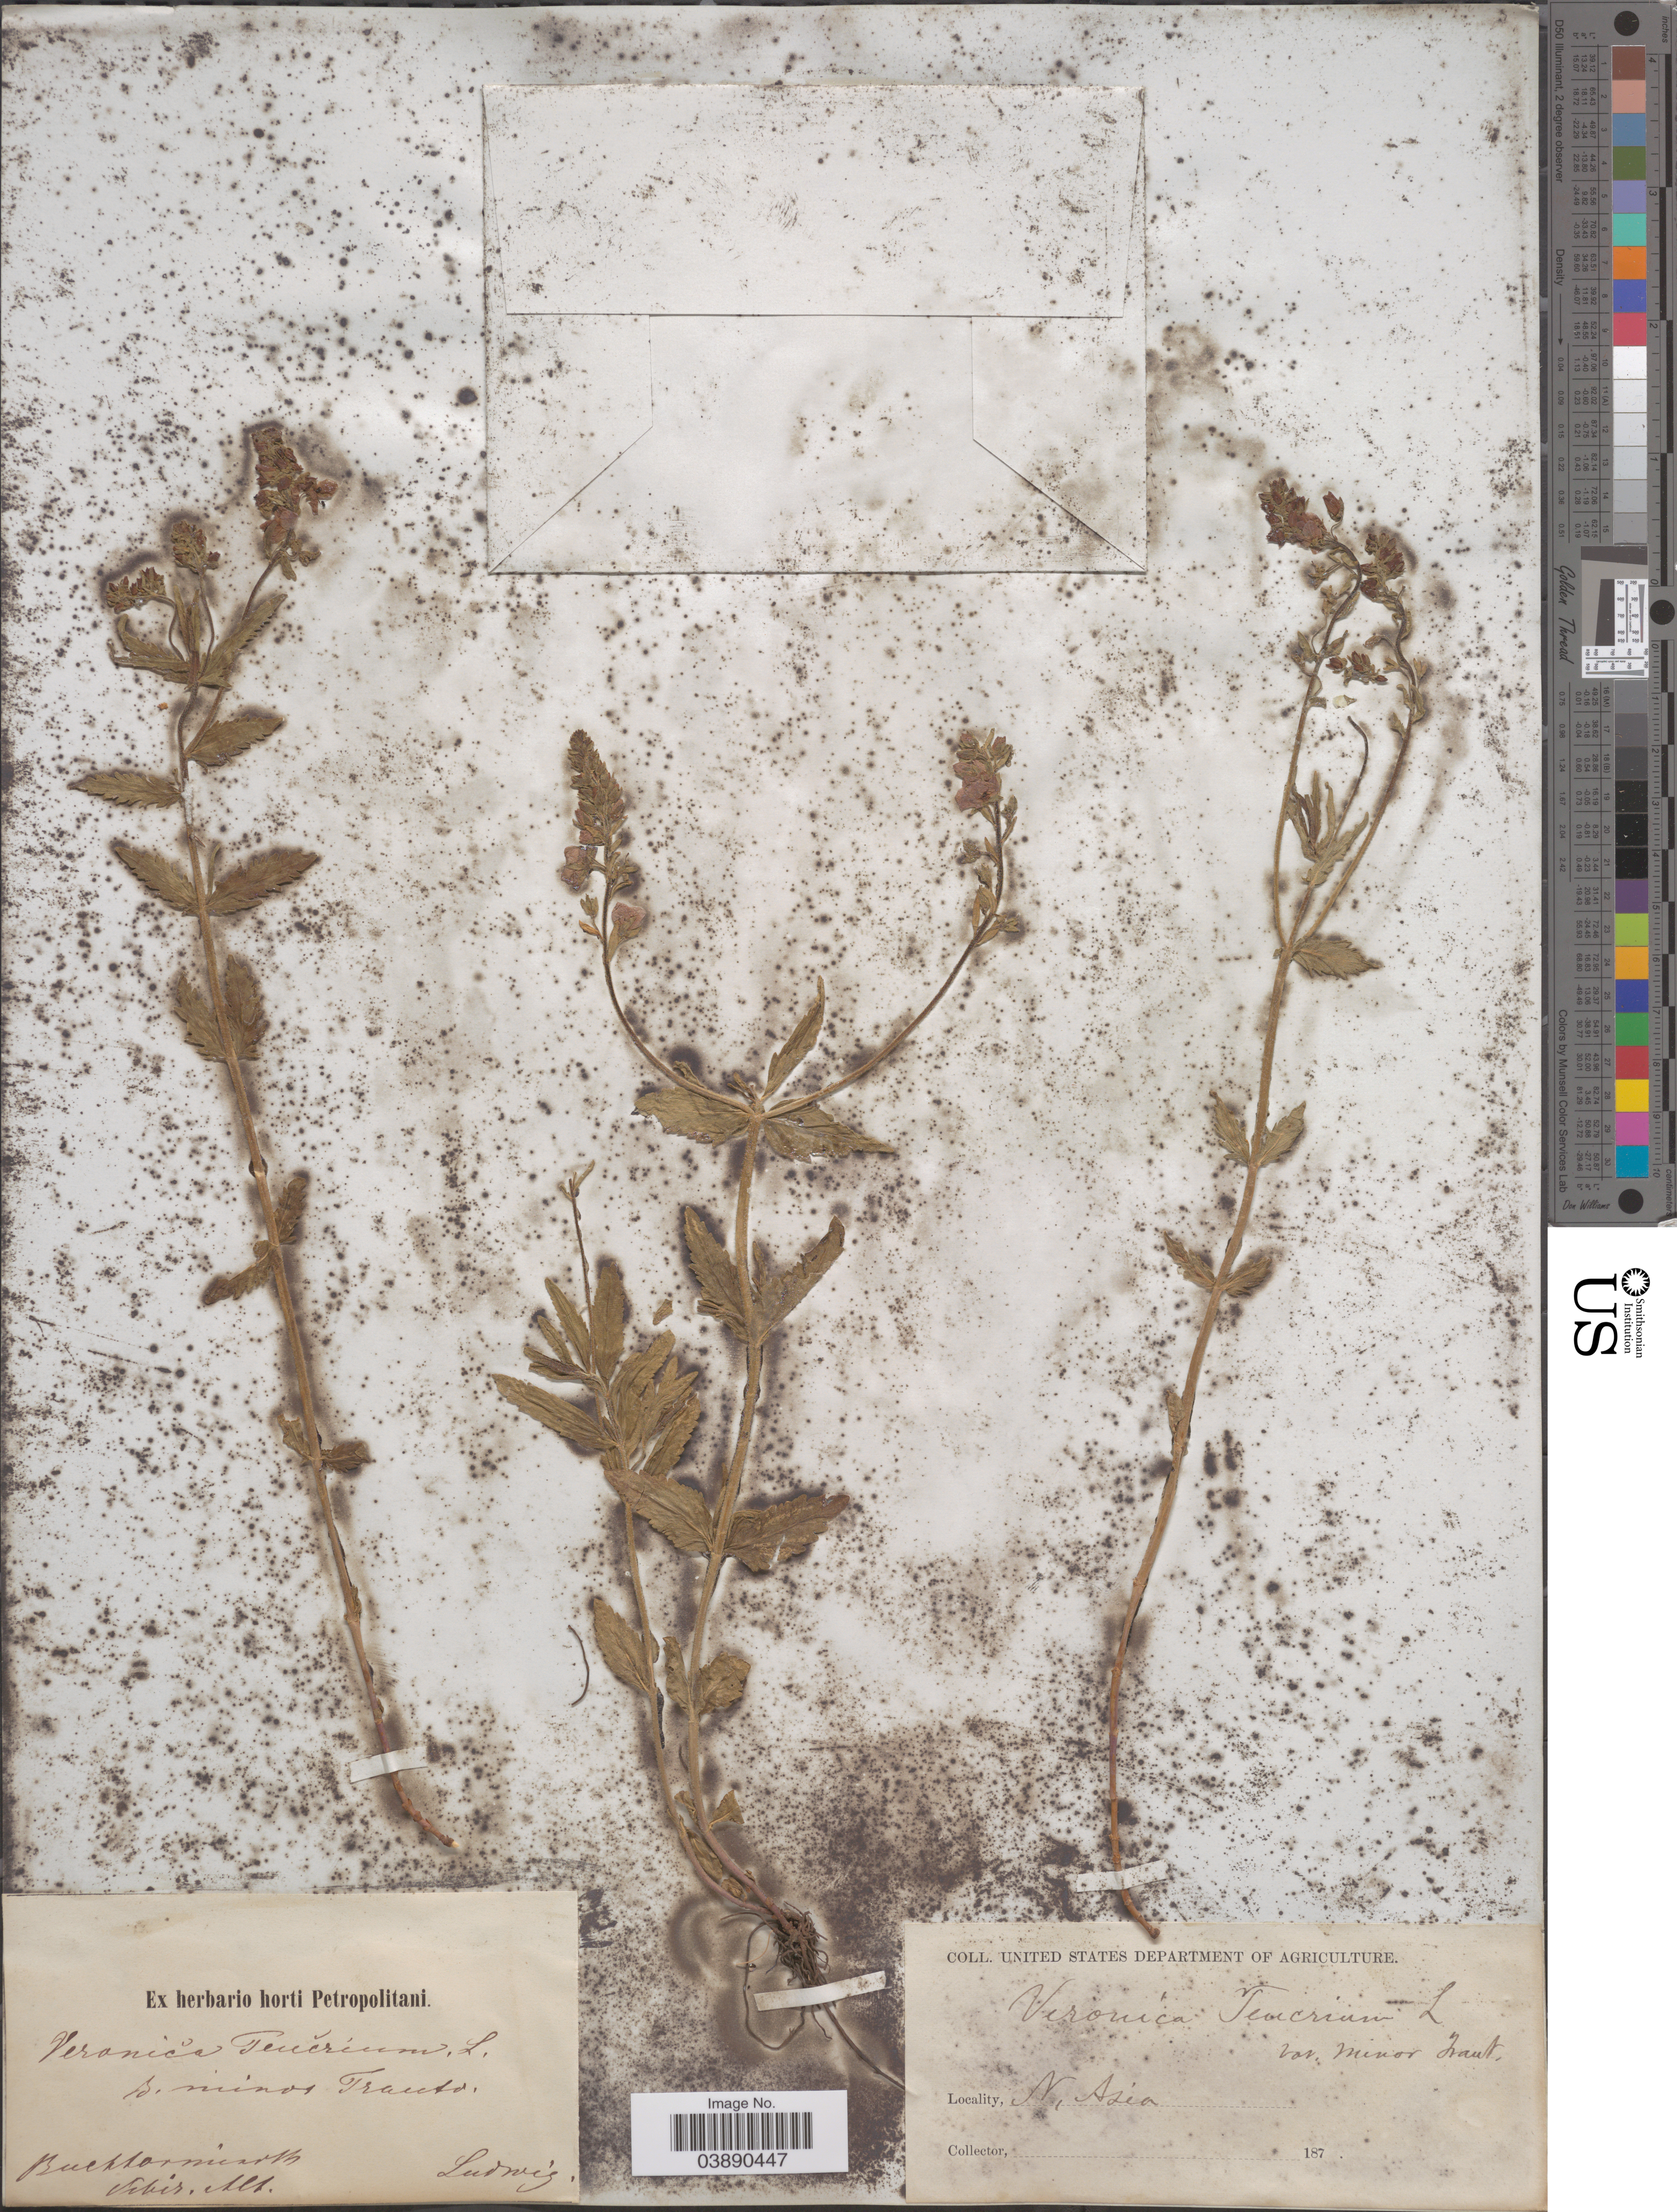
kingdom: Plantae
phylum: Tracheophyta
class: Magnoliopsida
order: Lamiales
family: Plantaginaceae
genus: Veronica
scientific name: Veronica teucrium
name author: L.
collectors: Ludwig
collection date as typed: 187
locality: Buchtorminrth. Schir. Mt. N. Asia. [interpreted]